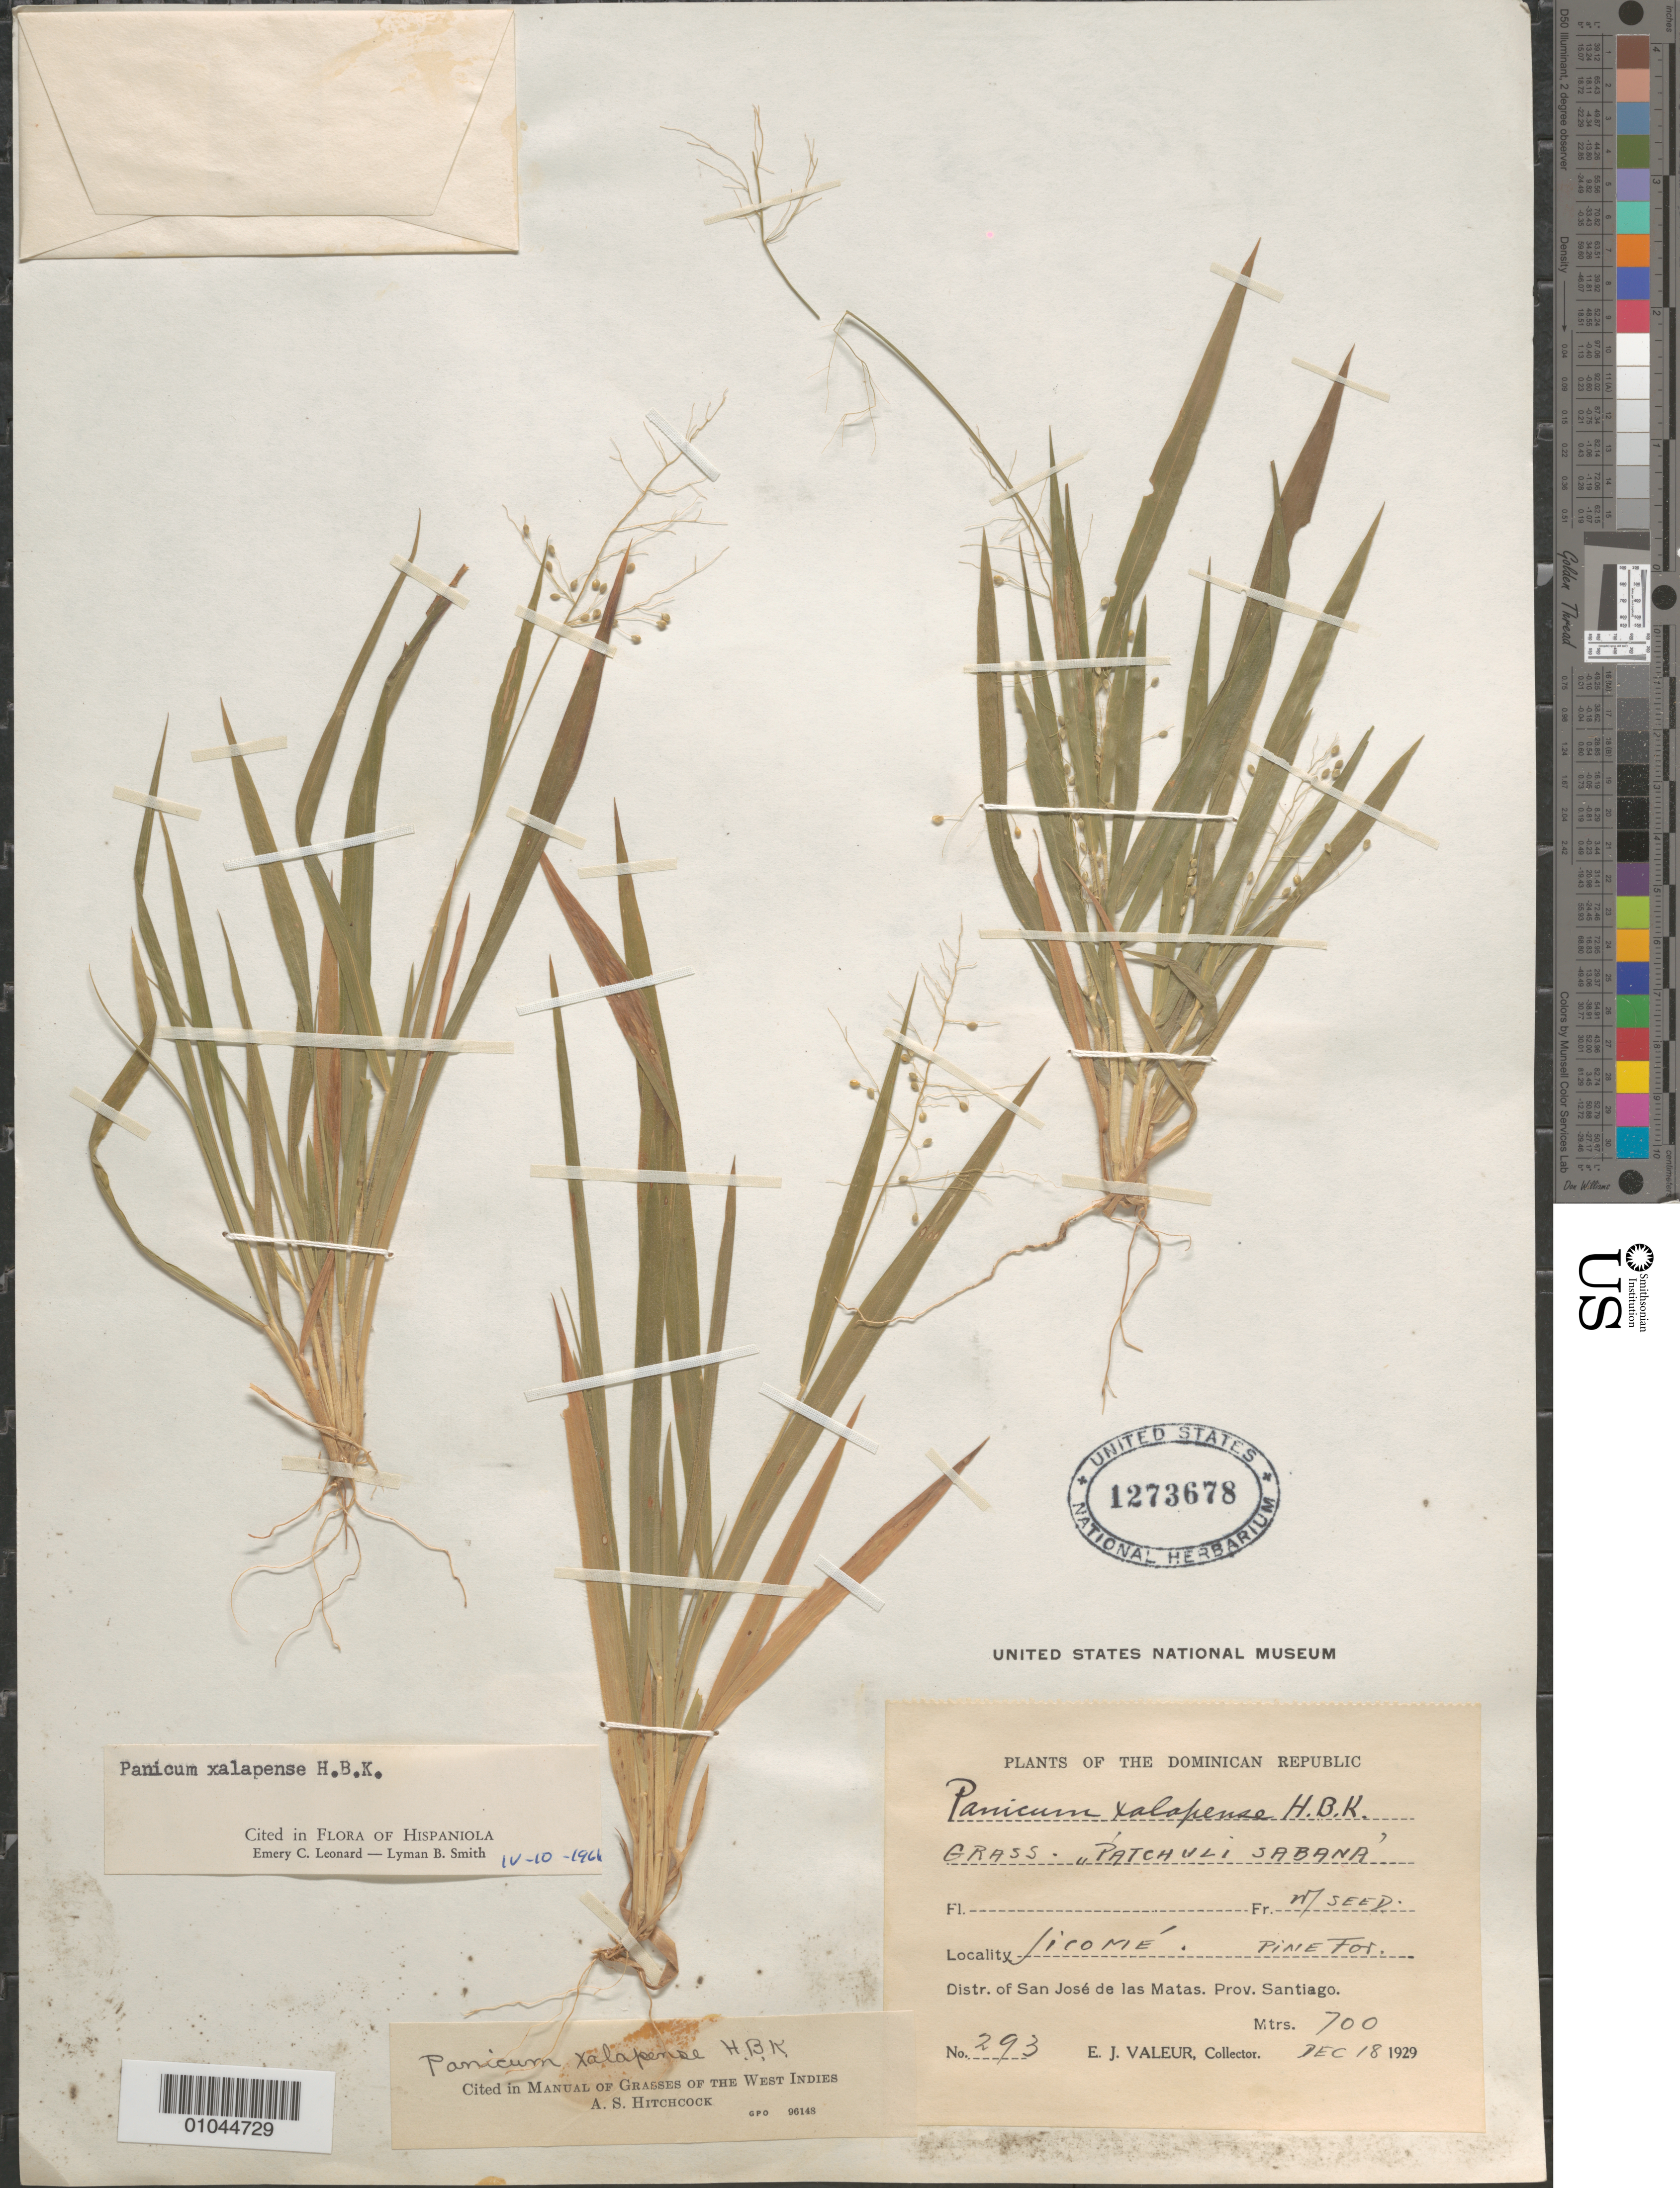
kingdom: Plantae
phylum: Tracheophyta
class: Liliopsida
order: Poales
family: Poaceae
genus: Panicum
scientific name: Panicum xalapense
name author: Kunth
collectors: E. Valeur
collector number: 293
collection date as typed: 18 Dec 1929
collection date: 1929-12-18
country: Dominican Republic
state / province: Santiago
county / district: San José de las Matas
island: Hispaniola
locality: Jicome, Pinetos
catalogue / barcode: US 1273678